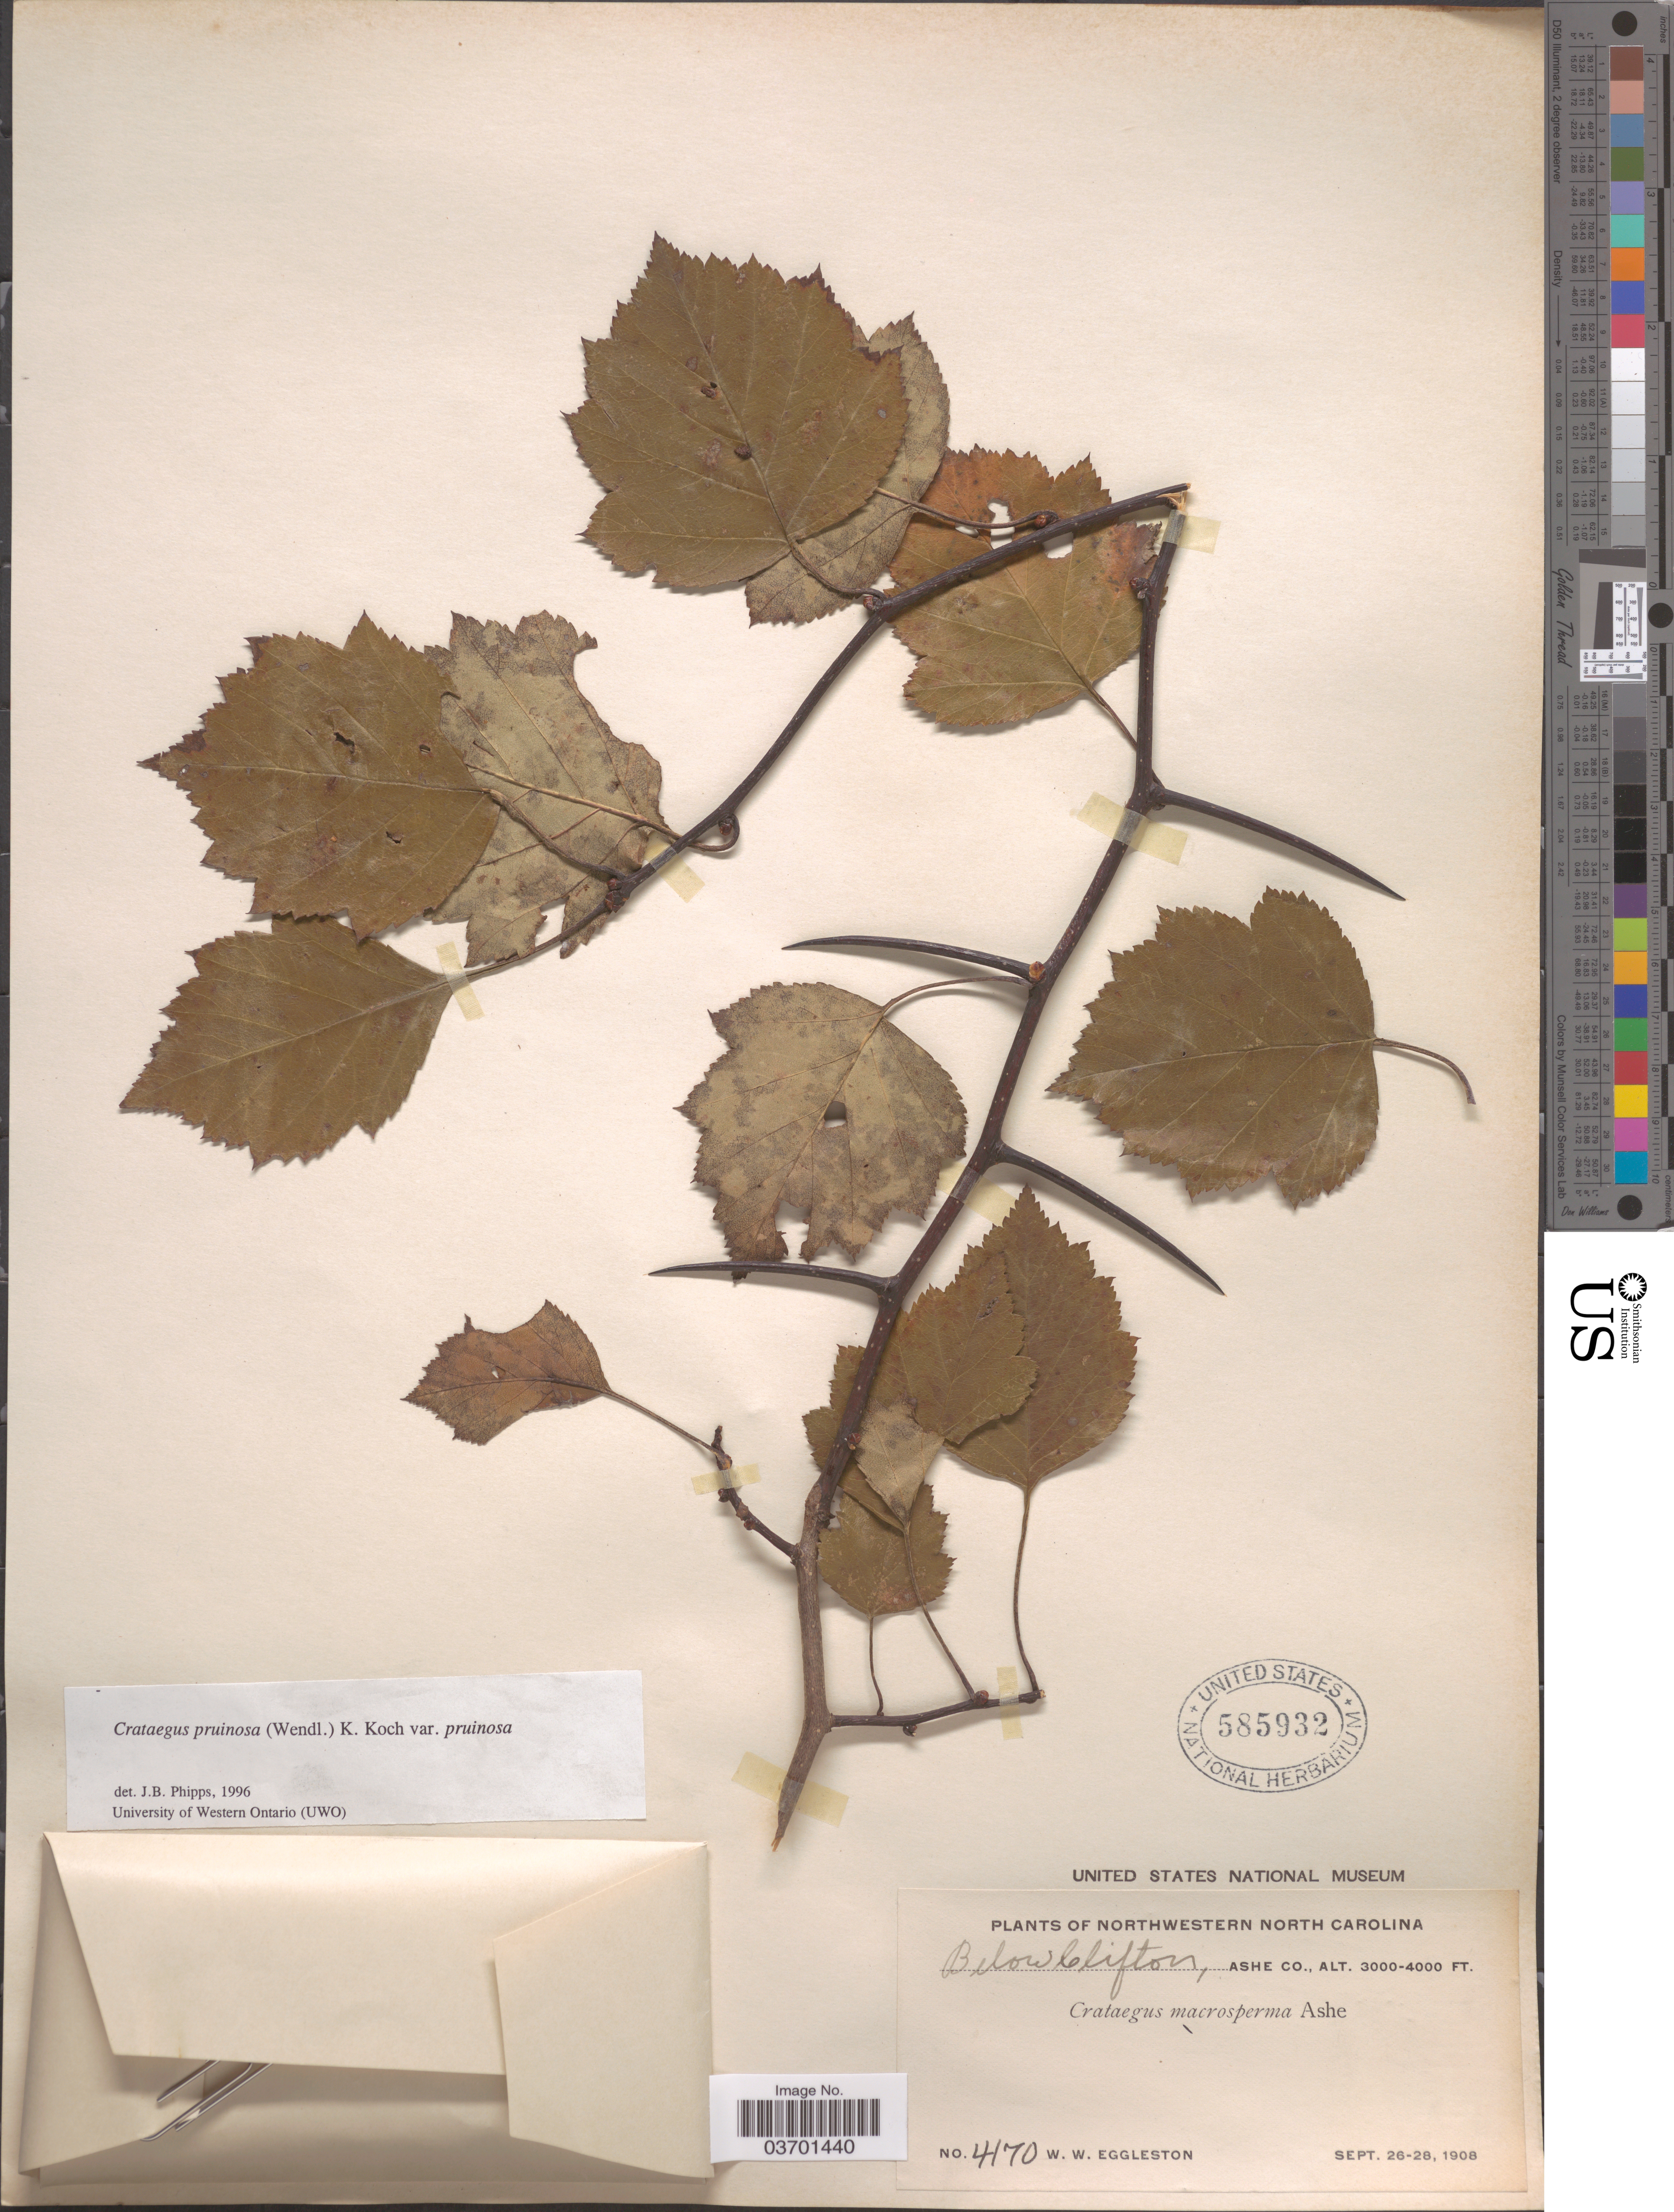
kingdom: Plantae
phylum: Tracheophyta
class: Magnoliopsida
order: Rosales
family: Rosaceae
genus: Crataegus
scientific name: Crataegus pruinosa var. pruinosa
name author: (H.L. Wendl.) K. Koch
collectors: W. W. Eggleston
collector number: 4170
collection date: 1908-09-26/1908-09-28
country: United States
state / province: North Carolina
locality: Northwestern North Carolina. Below Clifton, Ashe Co.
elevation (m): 914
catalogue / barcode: US 585932